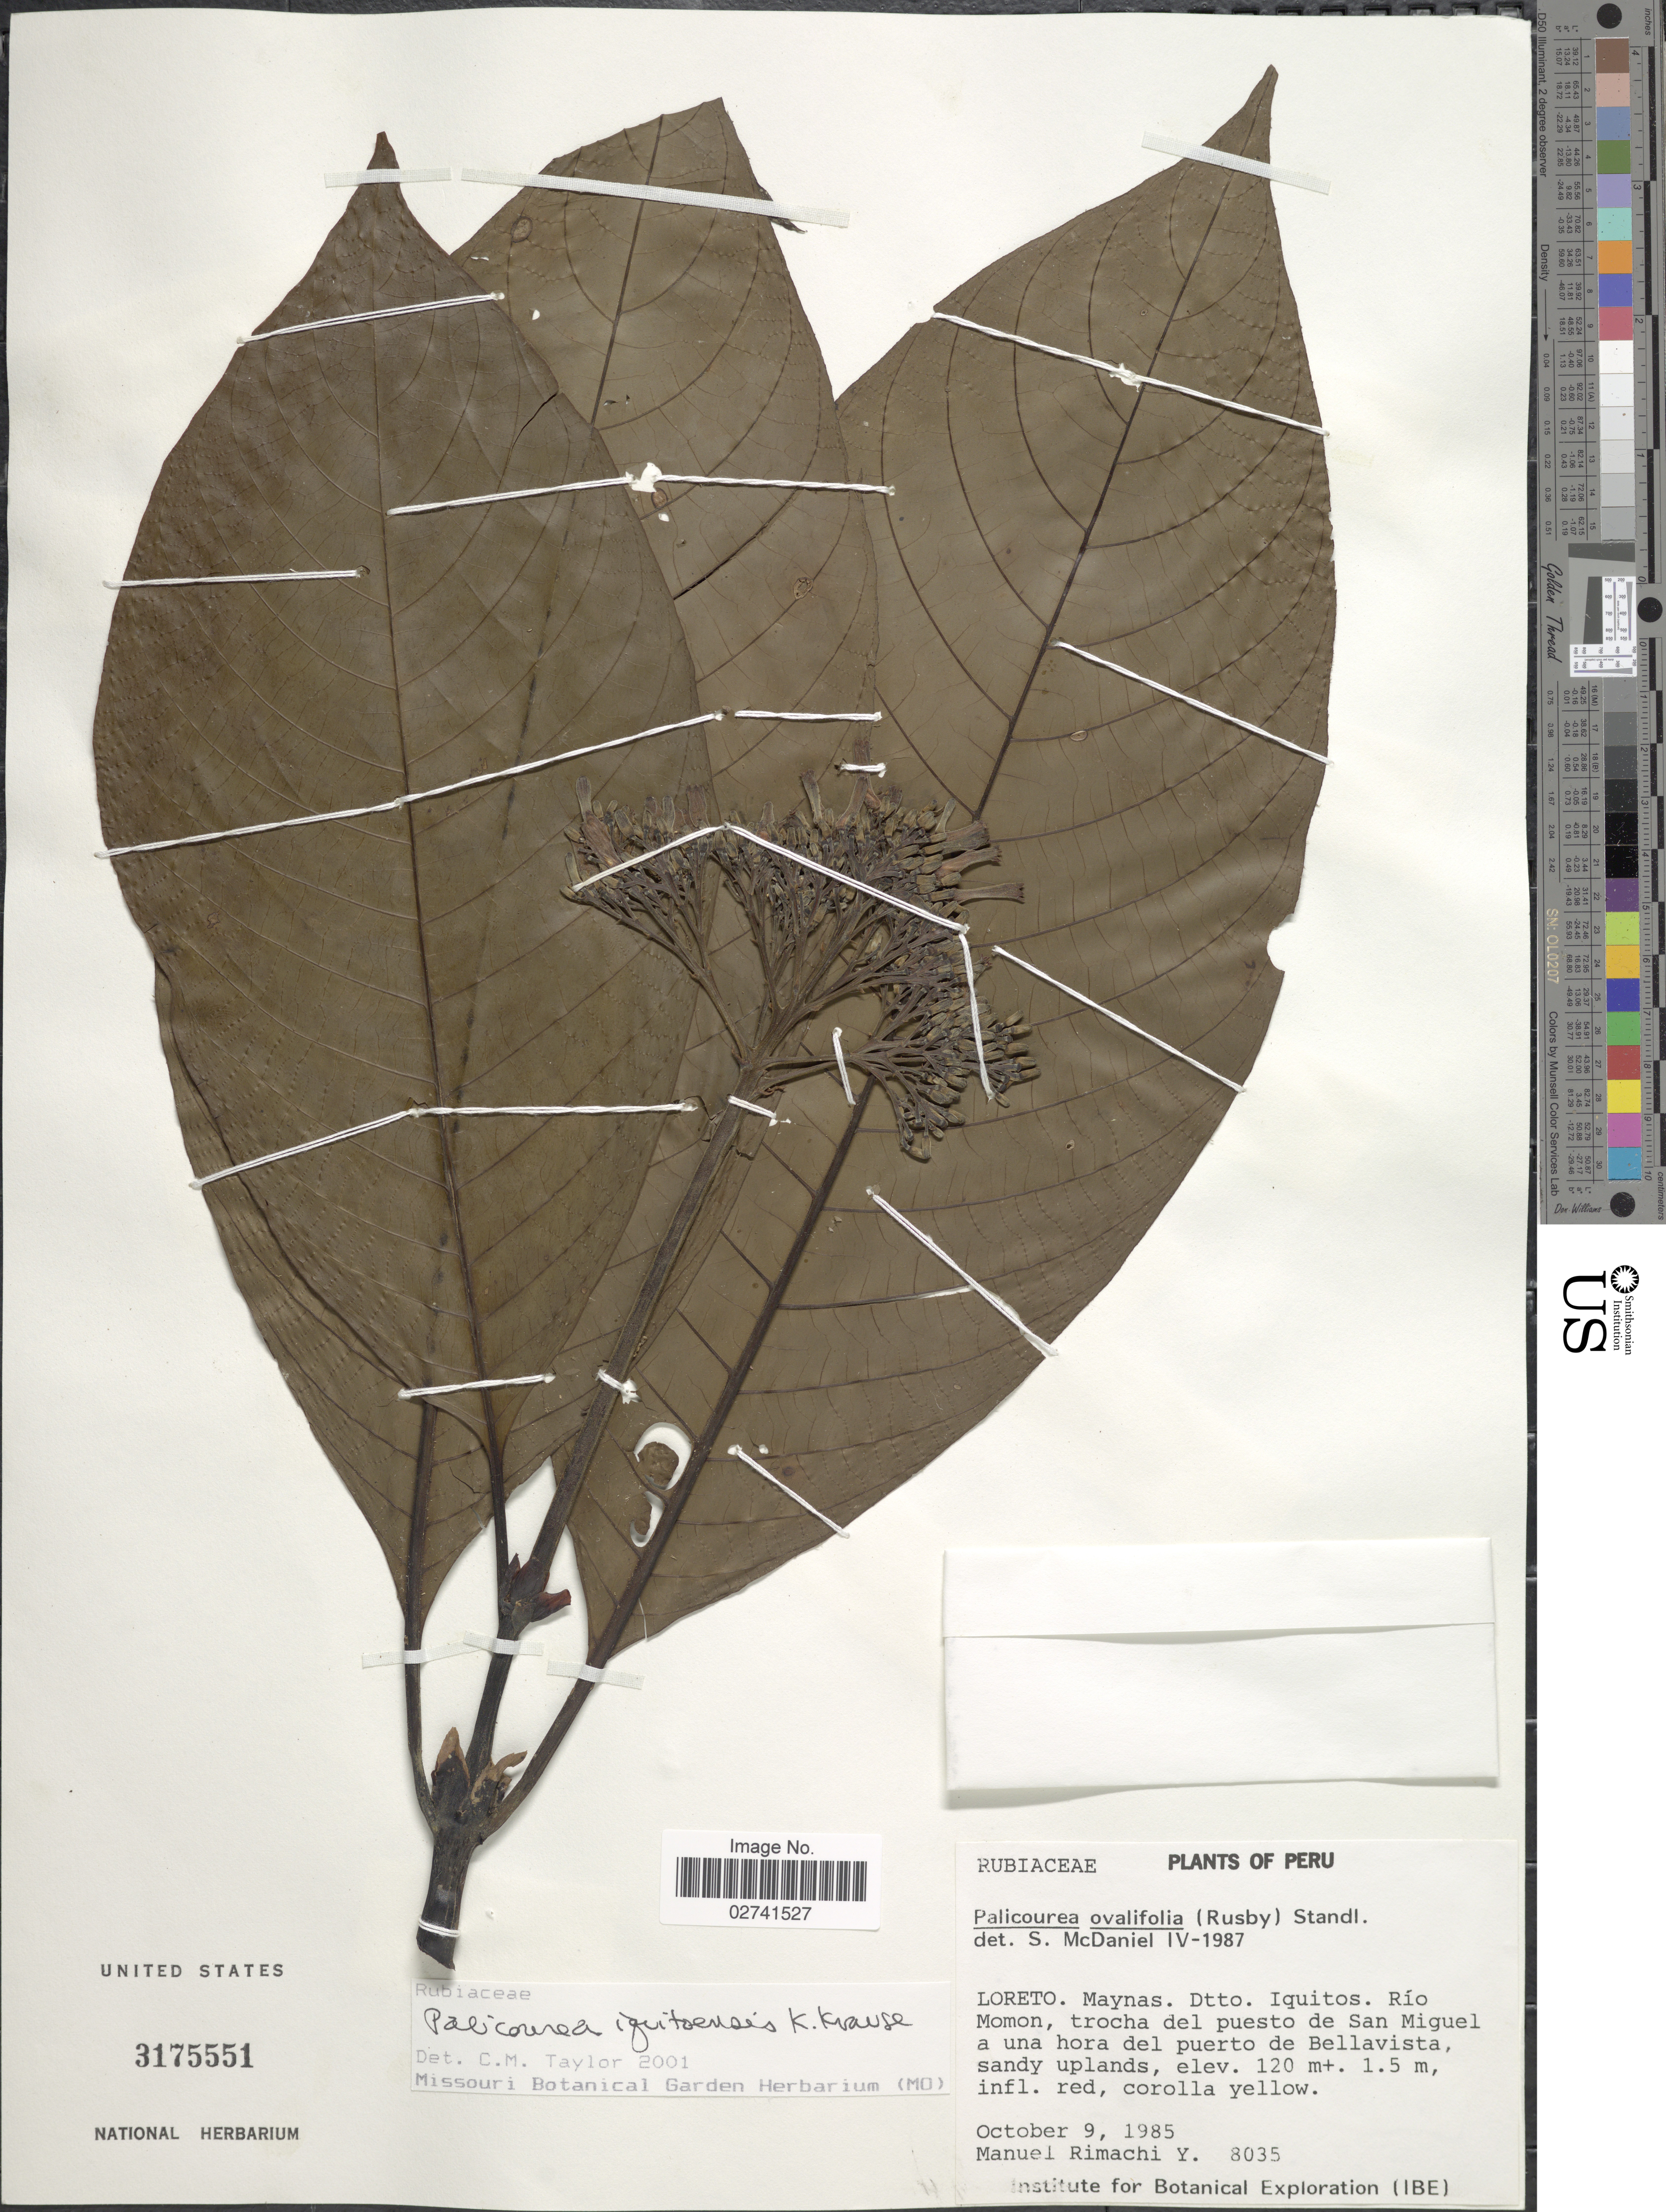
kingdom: Plantae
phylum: Tracheophyta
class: Magnoliopsida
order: Gentianales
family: Rubiaceae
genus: Palicourea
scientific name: Palicourea iquitoensis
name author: K. Krause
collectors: M. Rimachi Y.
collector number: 8035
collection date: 1985-10-09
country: Peru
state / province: Loreto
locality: Maynas Dtto Iquitos. Río Momon, trocha del puesto de San Miguel a una hora del puerto de Bellavista, sandy uplands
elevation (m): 120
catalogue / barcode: US 3175551